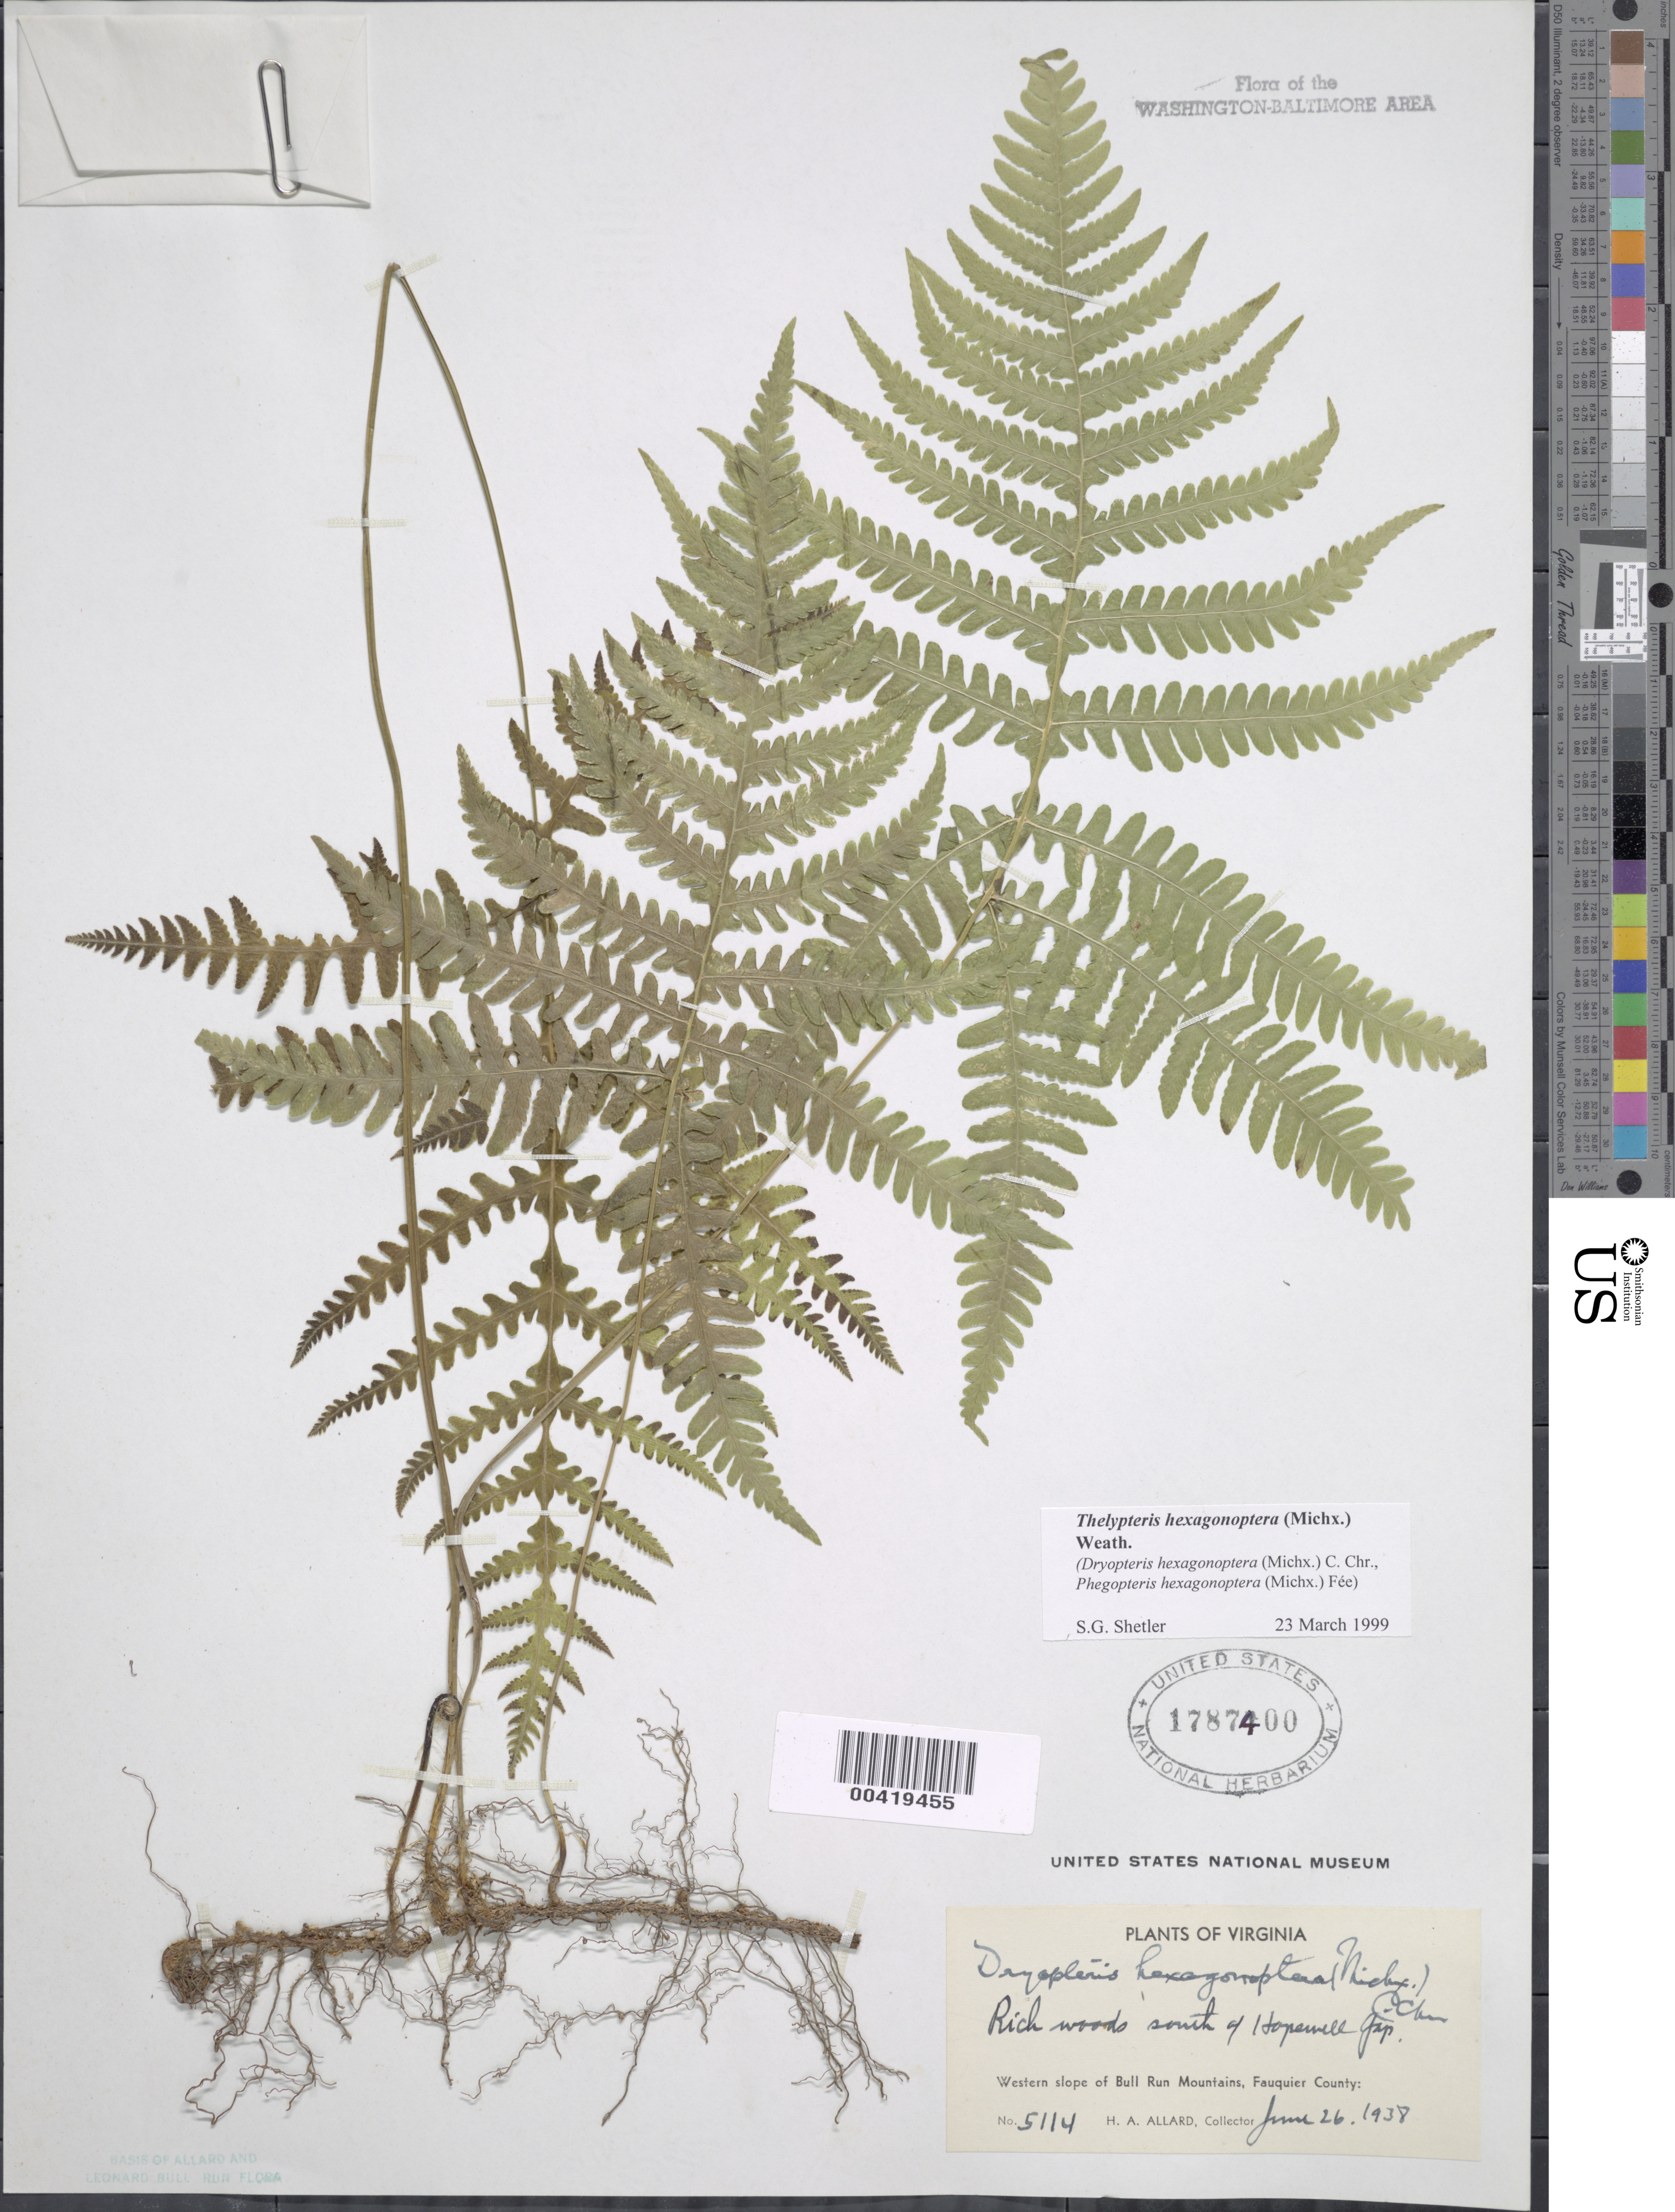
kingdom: Plantae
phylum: Tracheophyta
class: Polypodiopsida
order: Polypodiales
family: Thelypteridaceae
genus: Phegopteris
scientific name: Phegopteris hexagonoptera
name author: (Michx.) Fée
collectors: H. A. Allard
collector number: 5114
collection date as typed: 26 Jun 1938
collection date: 1938-06-26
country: United States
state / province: Virginia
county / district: Fauquier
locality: South of Hopewell Gap Bull Run Mts.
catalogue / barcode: US 1787400